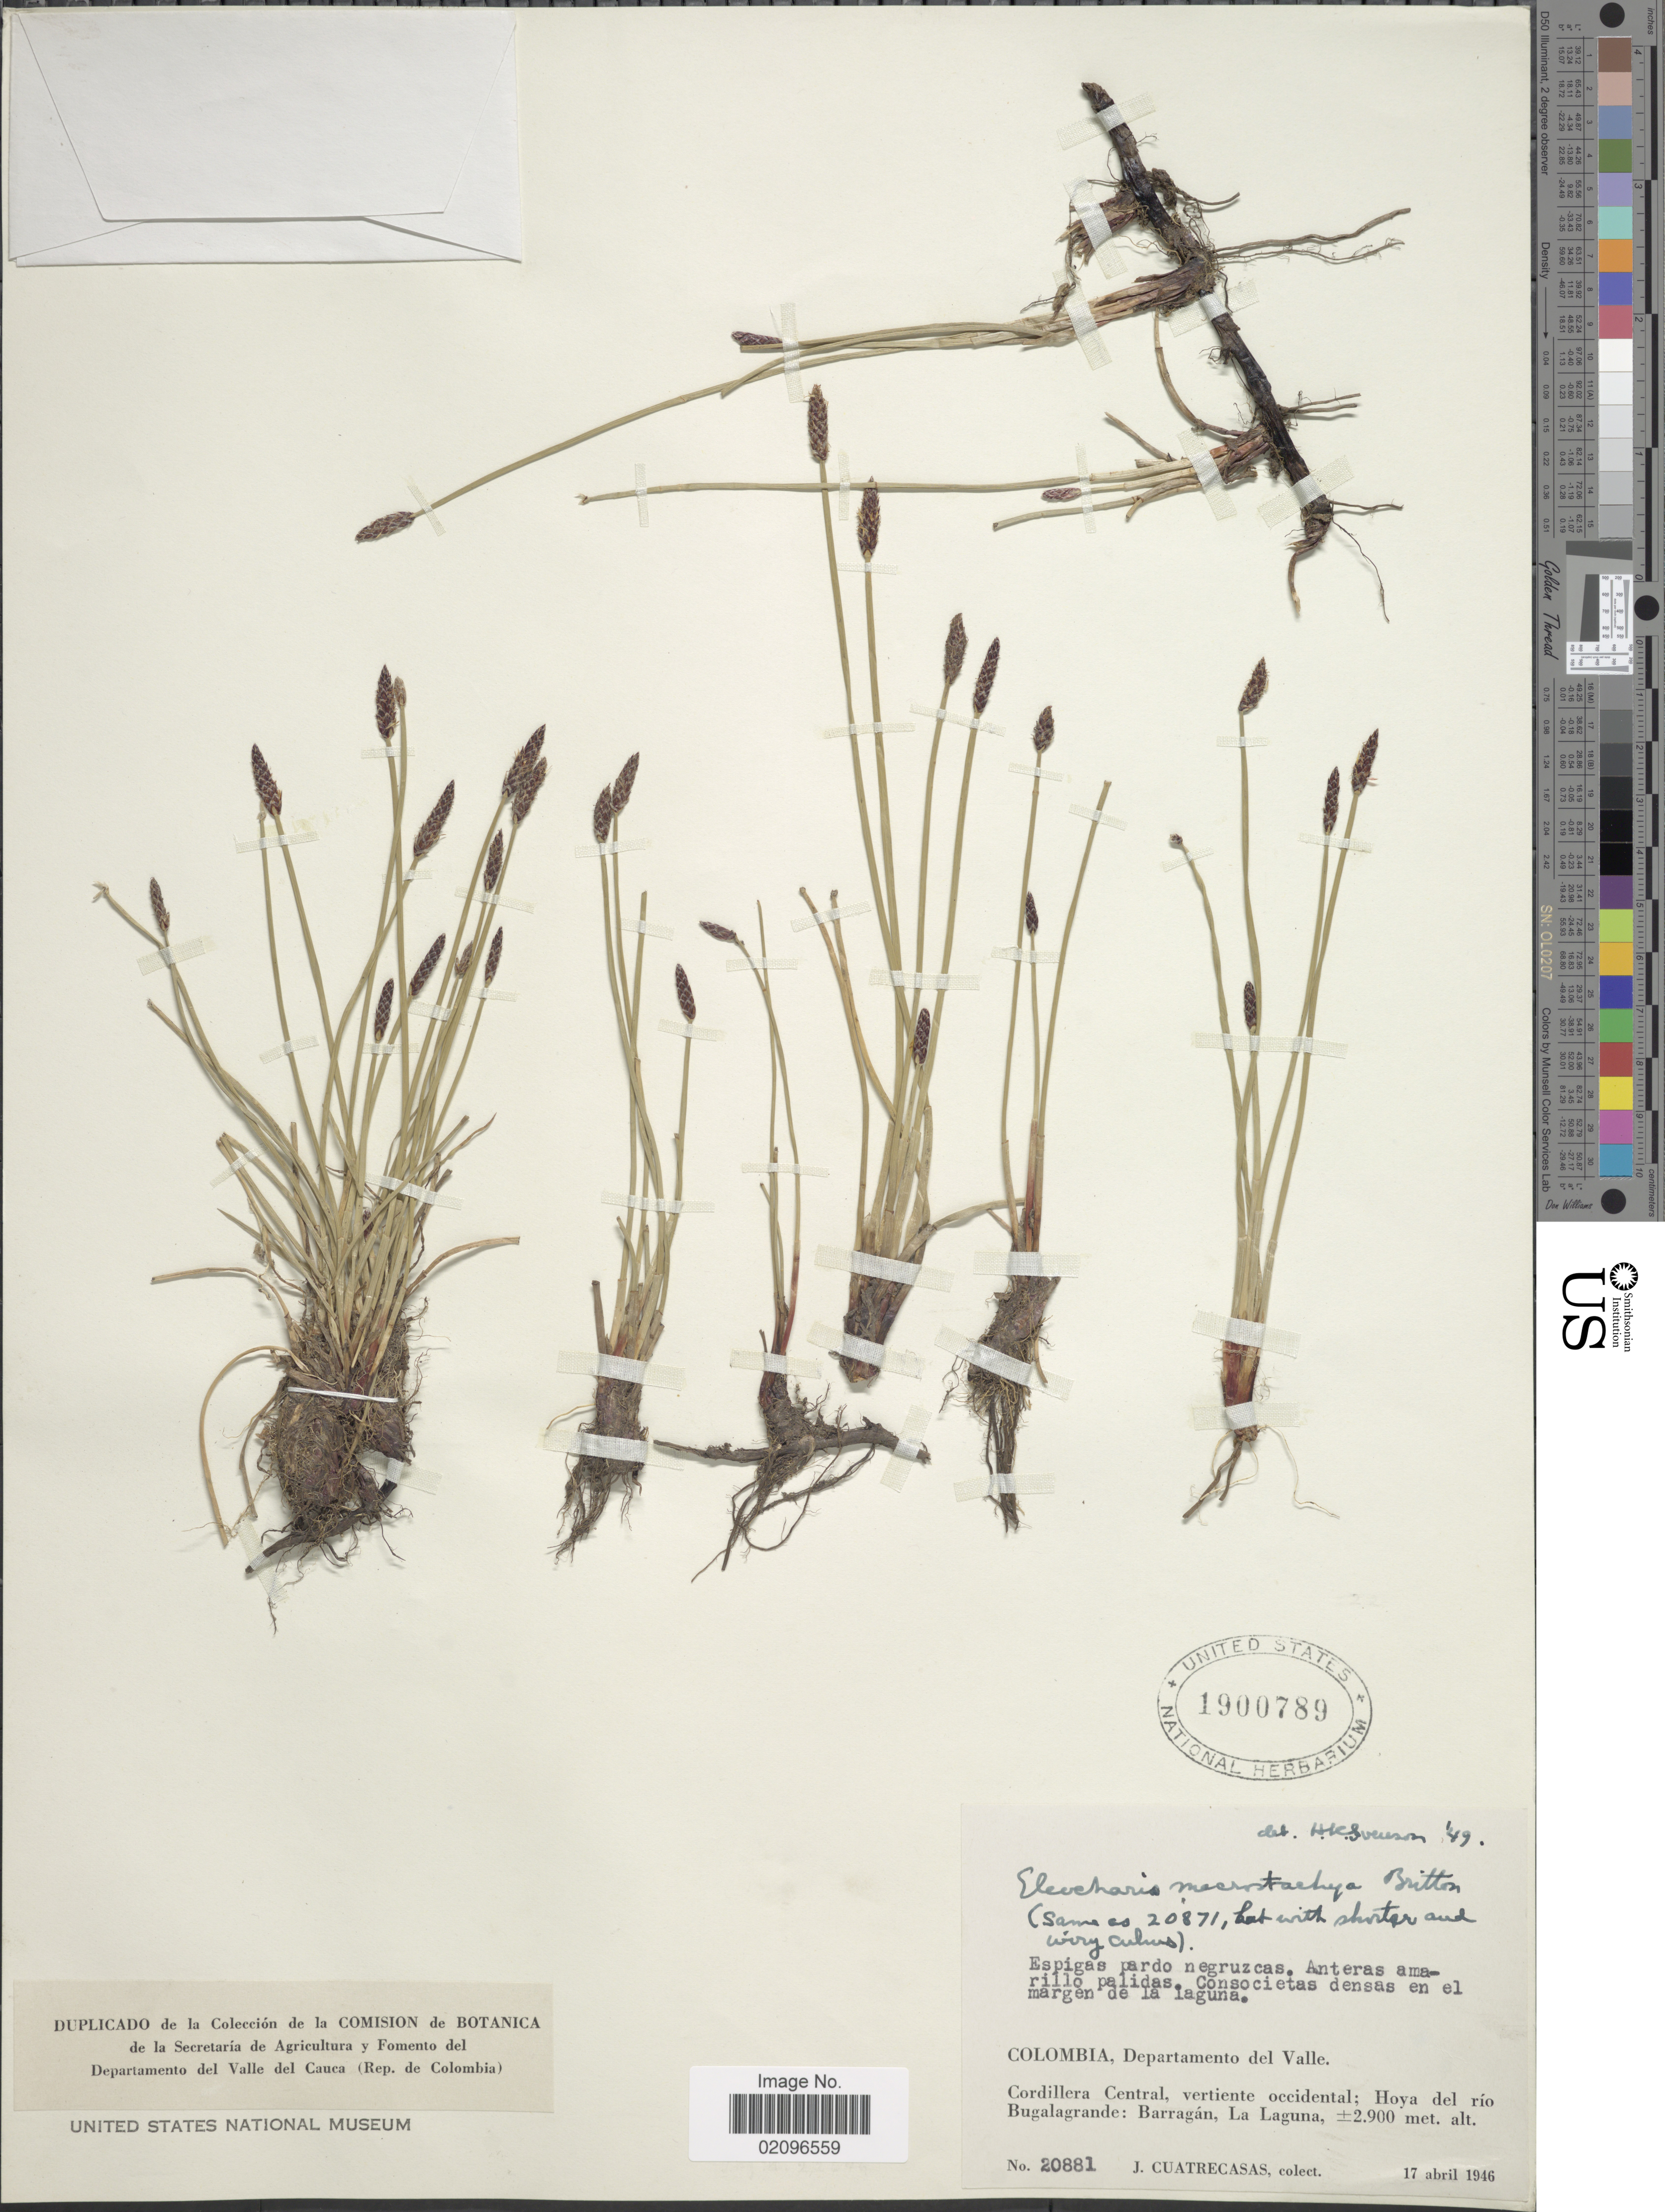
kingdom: Plantae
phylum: Tracheophyta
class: Liliopsida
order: Poales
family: Cyperaceae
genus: Eleocharis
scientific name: Eleocharis macrostachya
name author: Britton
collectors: J. Cuatrecasas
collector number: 20881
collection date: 1946-04-17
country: Colombia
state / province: Valle del Cauca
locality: Colombia, Departamento del Valle, Cordillera Central, vertiente occidental; Hoya del rio Bugalagrande: Barragan, La Laguna.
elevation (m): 2900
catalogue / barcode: US 1900789